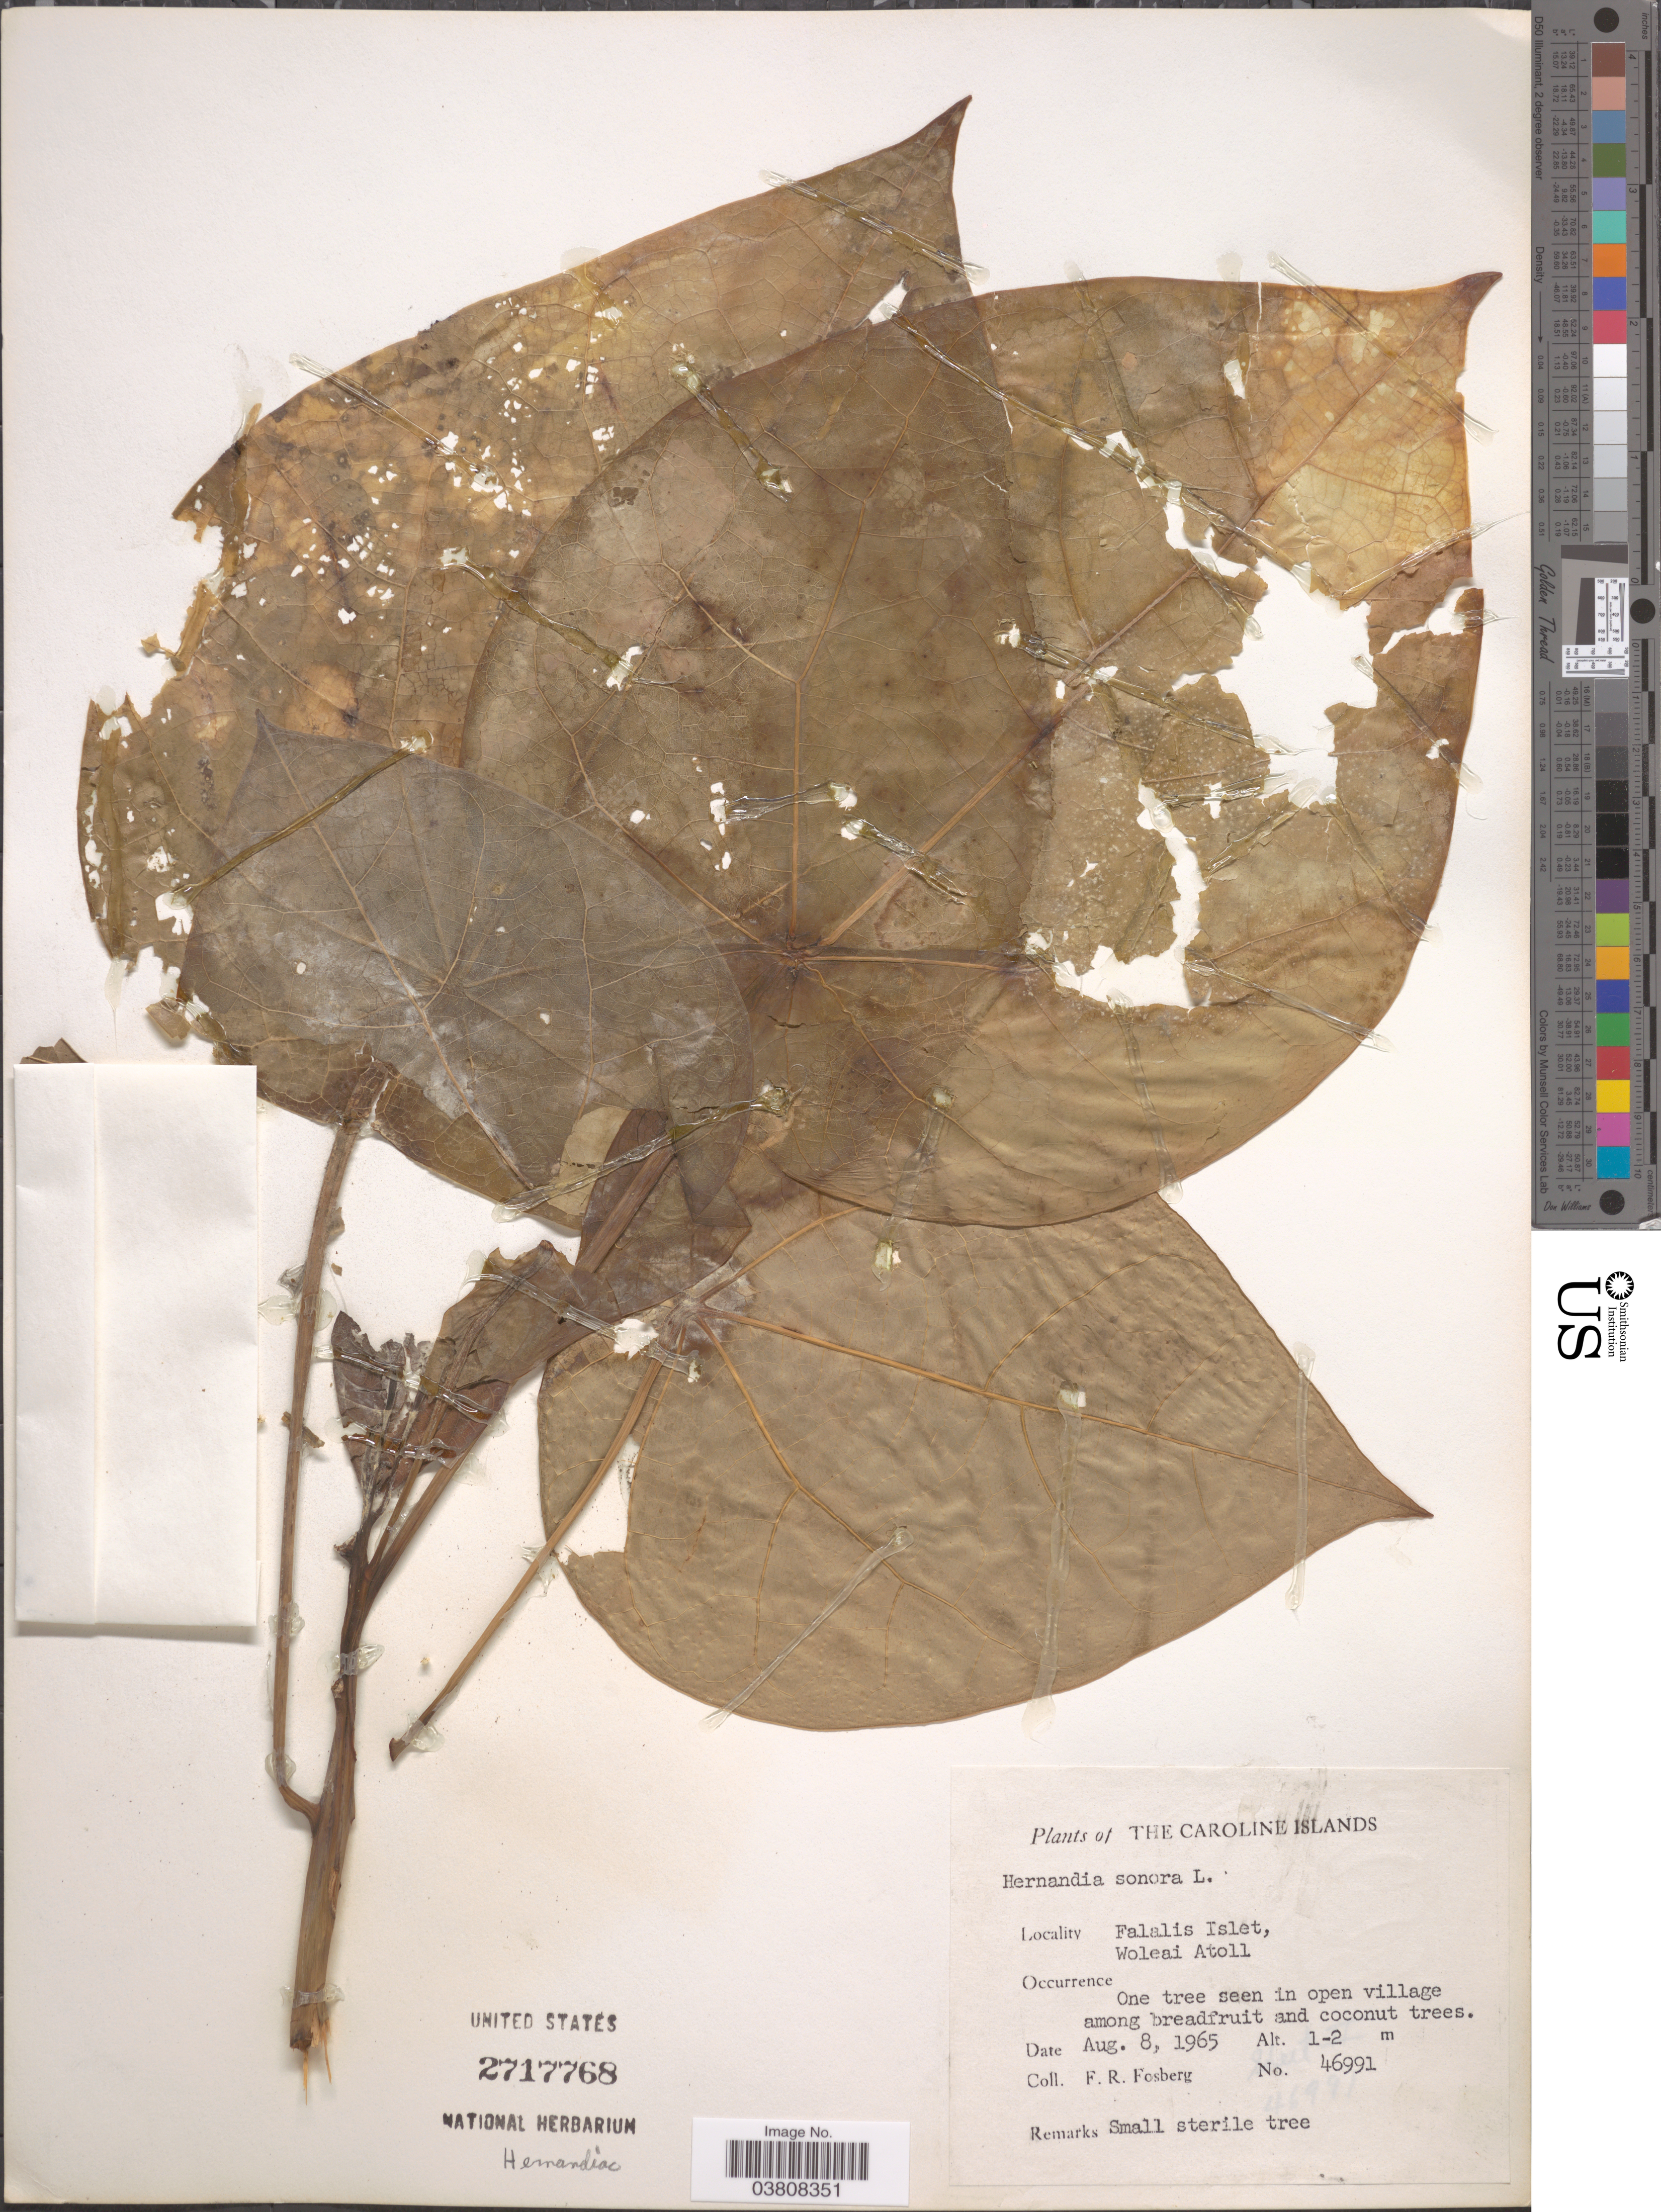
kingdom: Plantae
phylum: Tracheophyta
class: Magnoliopsida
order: Laurales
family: Hernandiaceae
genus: Hernandia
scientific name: Hernandia nymphaeifolia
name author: (C. Presl) Kubitzki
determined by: Strong, Mark T., (BOT), Smithsonian Institution - National Museum of Natural History (UNITED STATES)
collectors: F. R. Fosberg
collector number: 46991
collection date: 1965-08-08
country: Micronesia, Federated States of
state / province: Yap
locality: Caroline Islands. Falalis Islet, Woleai Atoll.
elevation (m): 1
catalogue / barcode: US 2717768